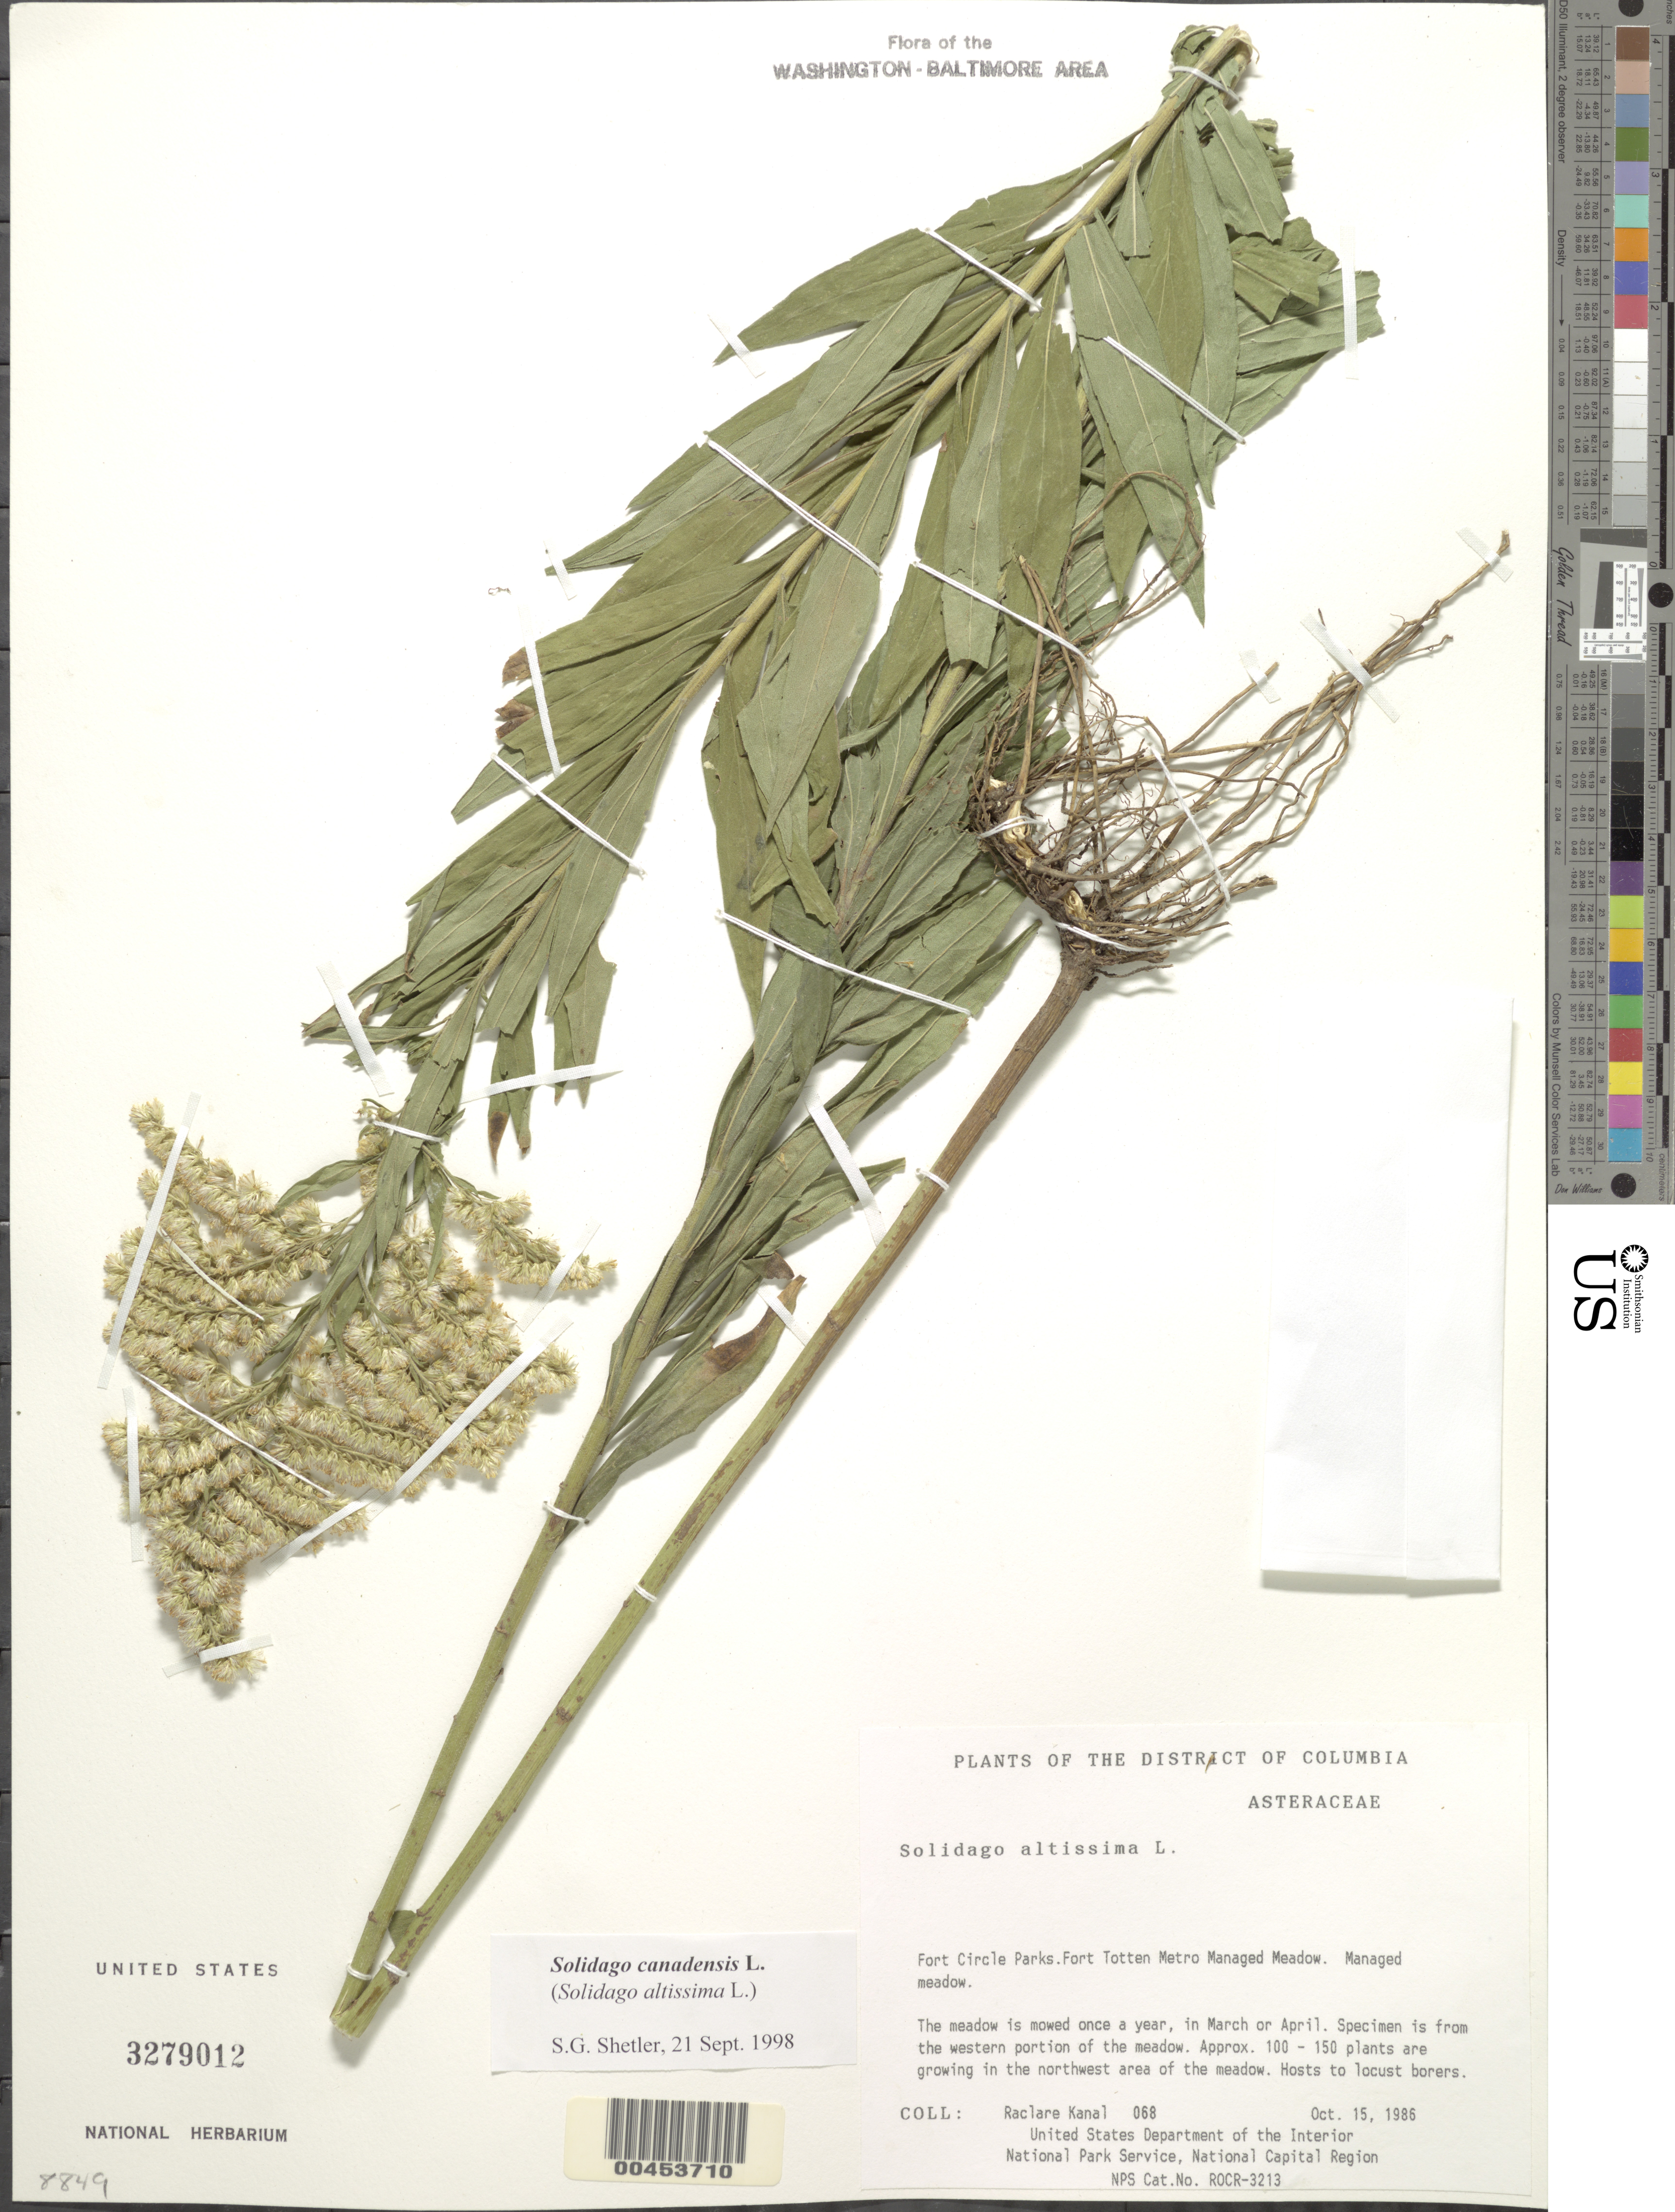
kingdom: Plantae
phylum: Tracheophyta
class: Magnoliopsida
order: Asterales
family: Asteraceae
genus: Solidago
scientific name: Solidago canadensis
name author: L.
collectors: R. Kanal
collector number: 068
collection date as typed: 15 Oct 1986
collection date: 1986-10-15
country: United States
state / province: District of Columbia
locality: Fort Circle Parks, Fort Totten Metro meadow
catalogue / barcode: US 3279012